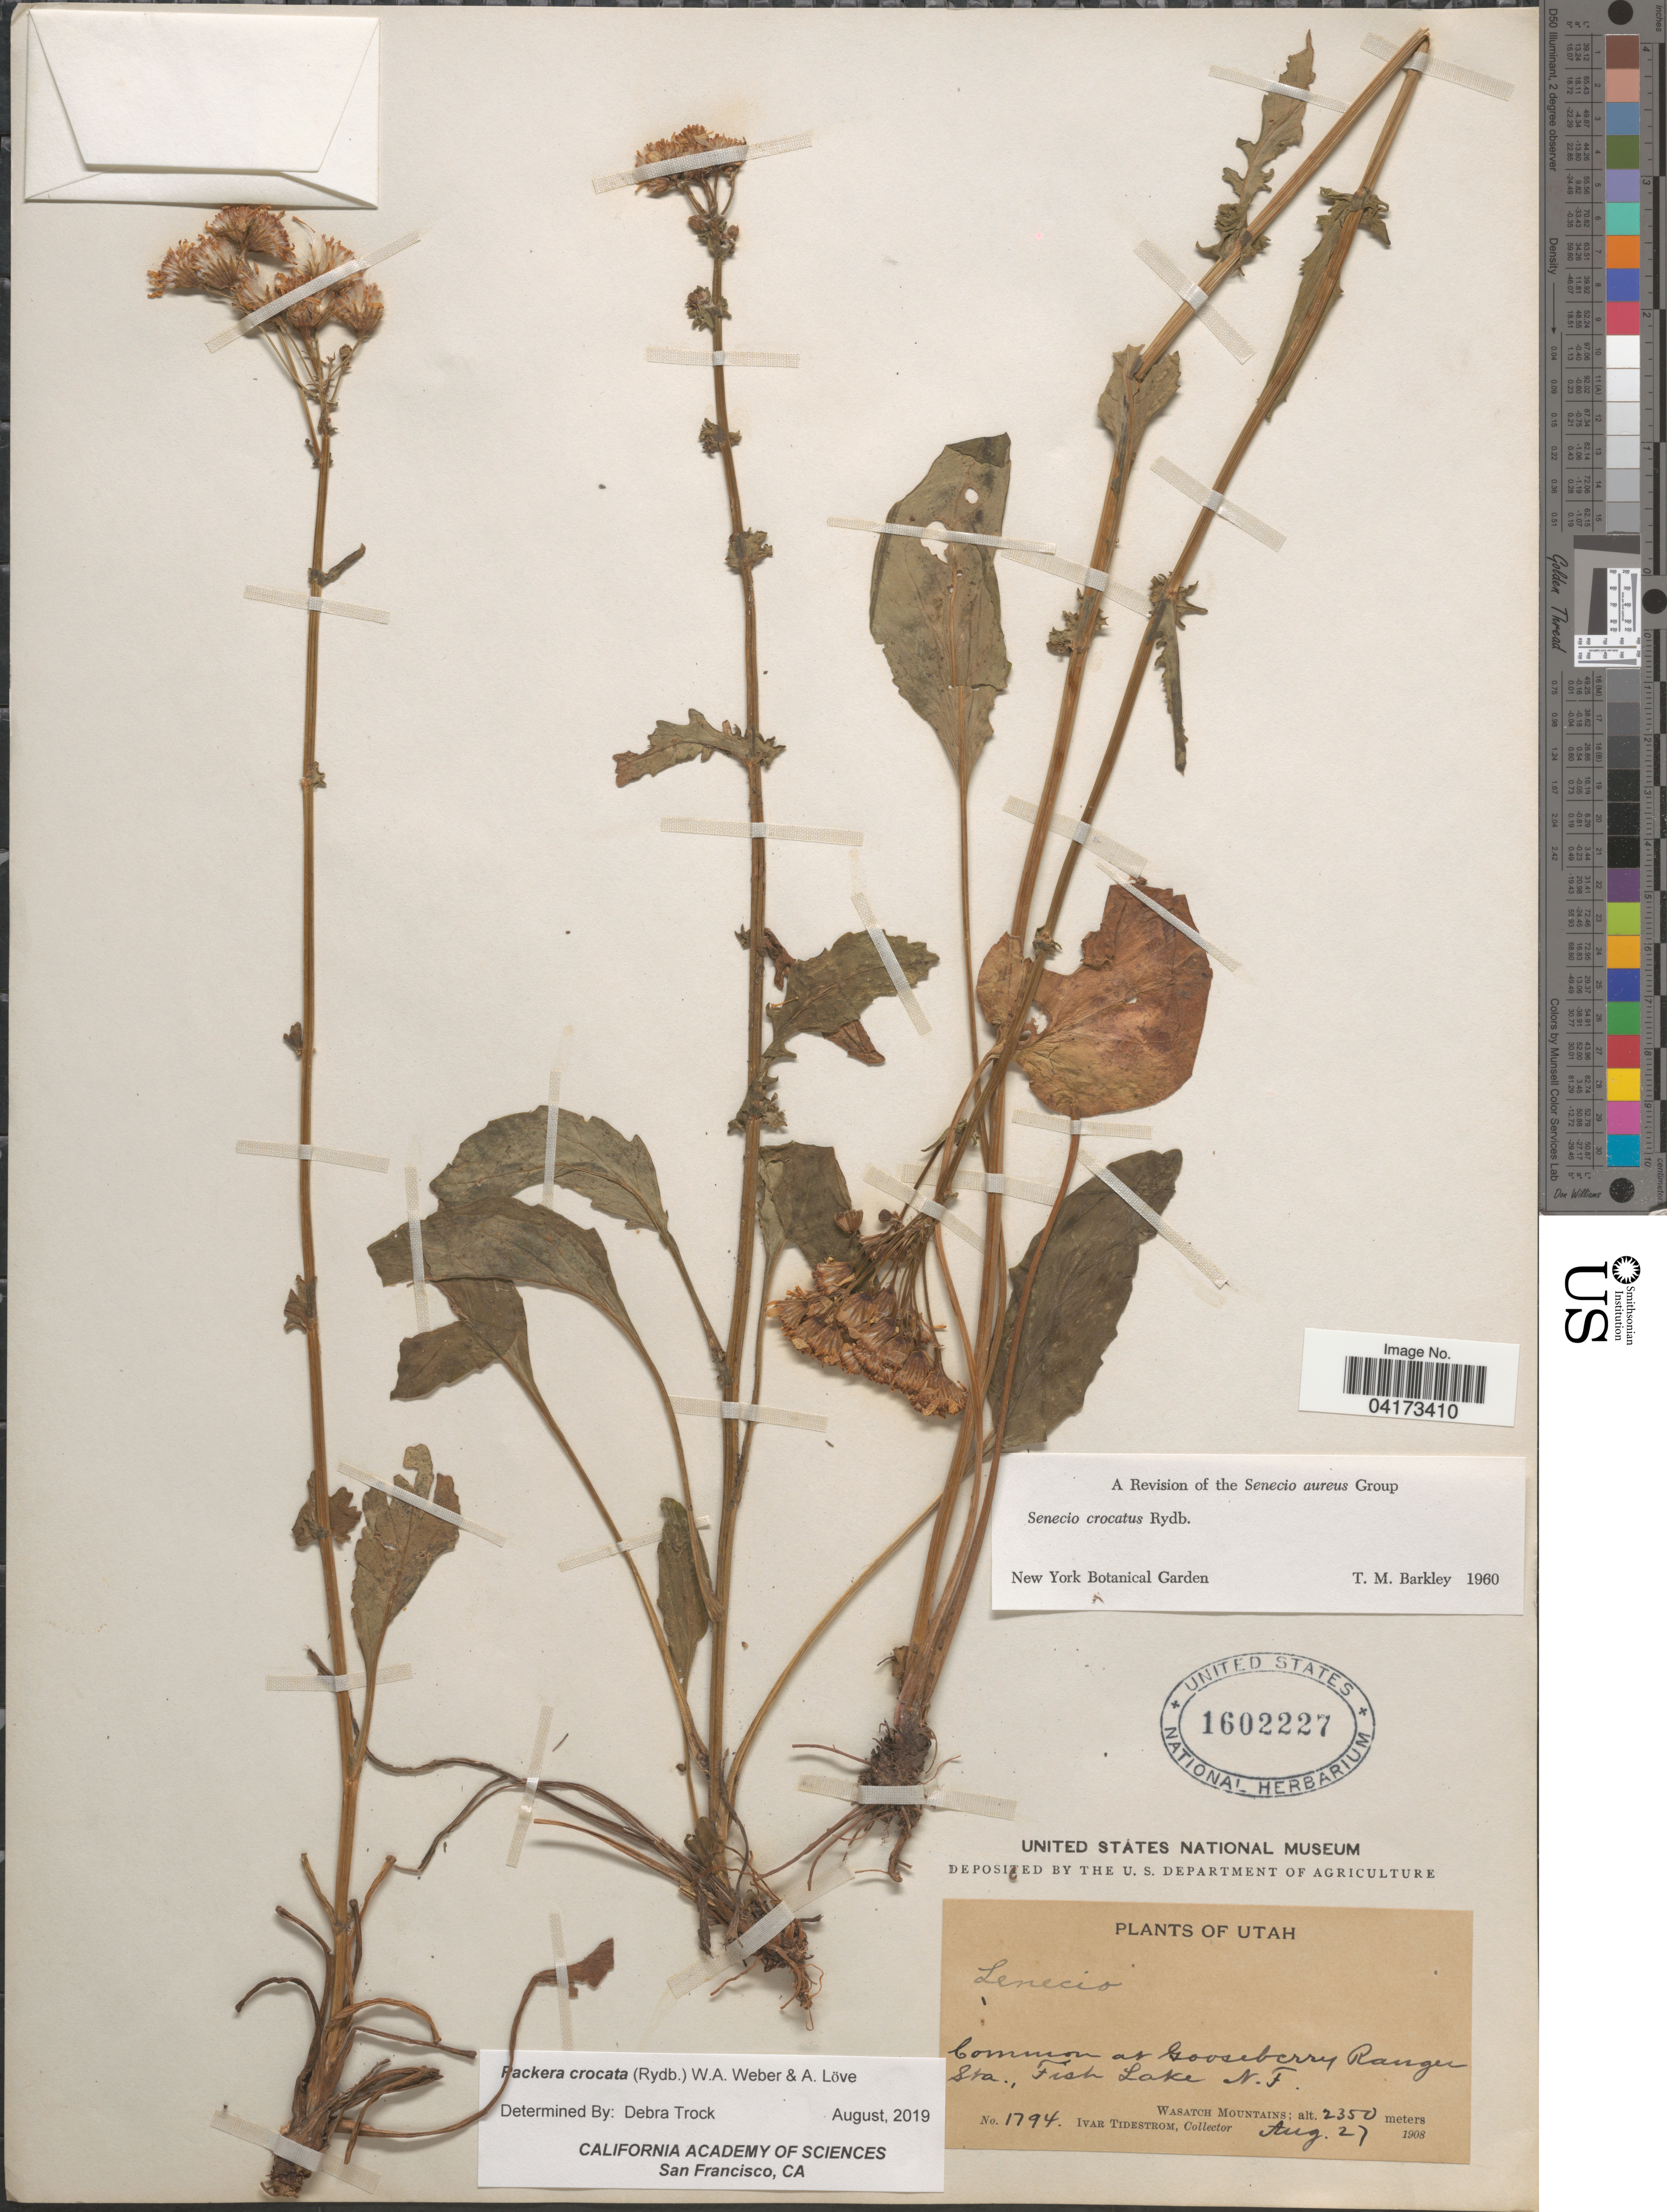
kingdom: Plantae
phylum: Tracheophyta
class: Magnoliopsida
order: Asterales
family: Asteraceae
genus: Packera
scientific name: Packera crocata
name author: (Rydb.) W.A. Weber & Á. Löve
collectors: I. F. Tidestrom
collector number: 1794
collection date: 1908-08-27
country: United States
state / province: Utah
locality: Common at Gooseberry Ranger Sta., Fish Lake N.F. Wasatch Mountains.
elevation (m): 2350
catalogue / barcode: US 1602227